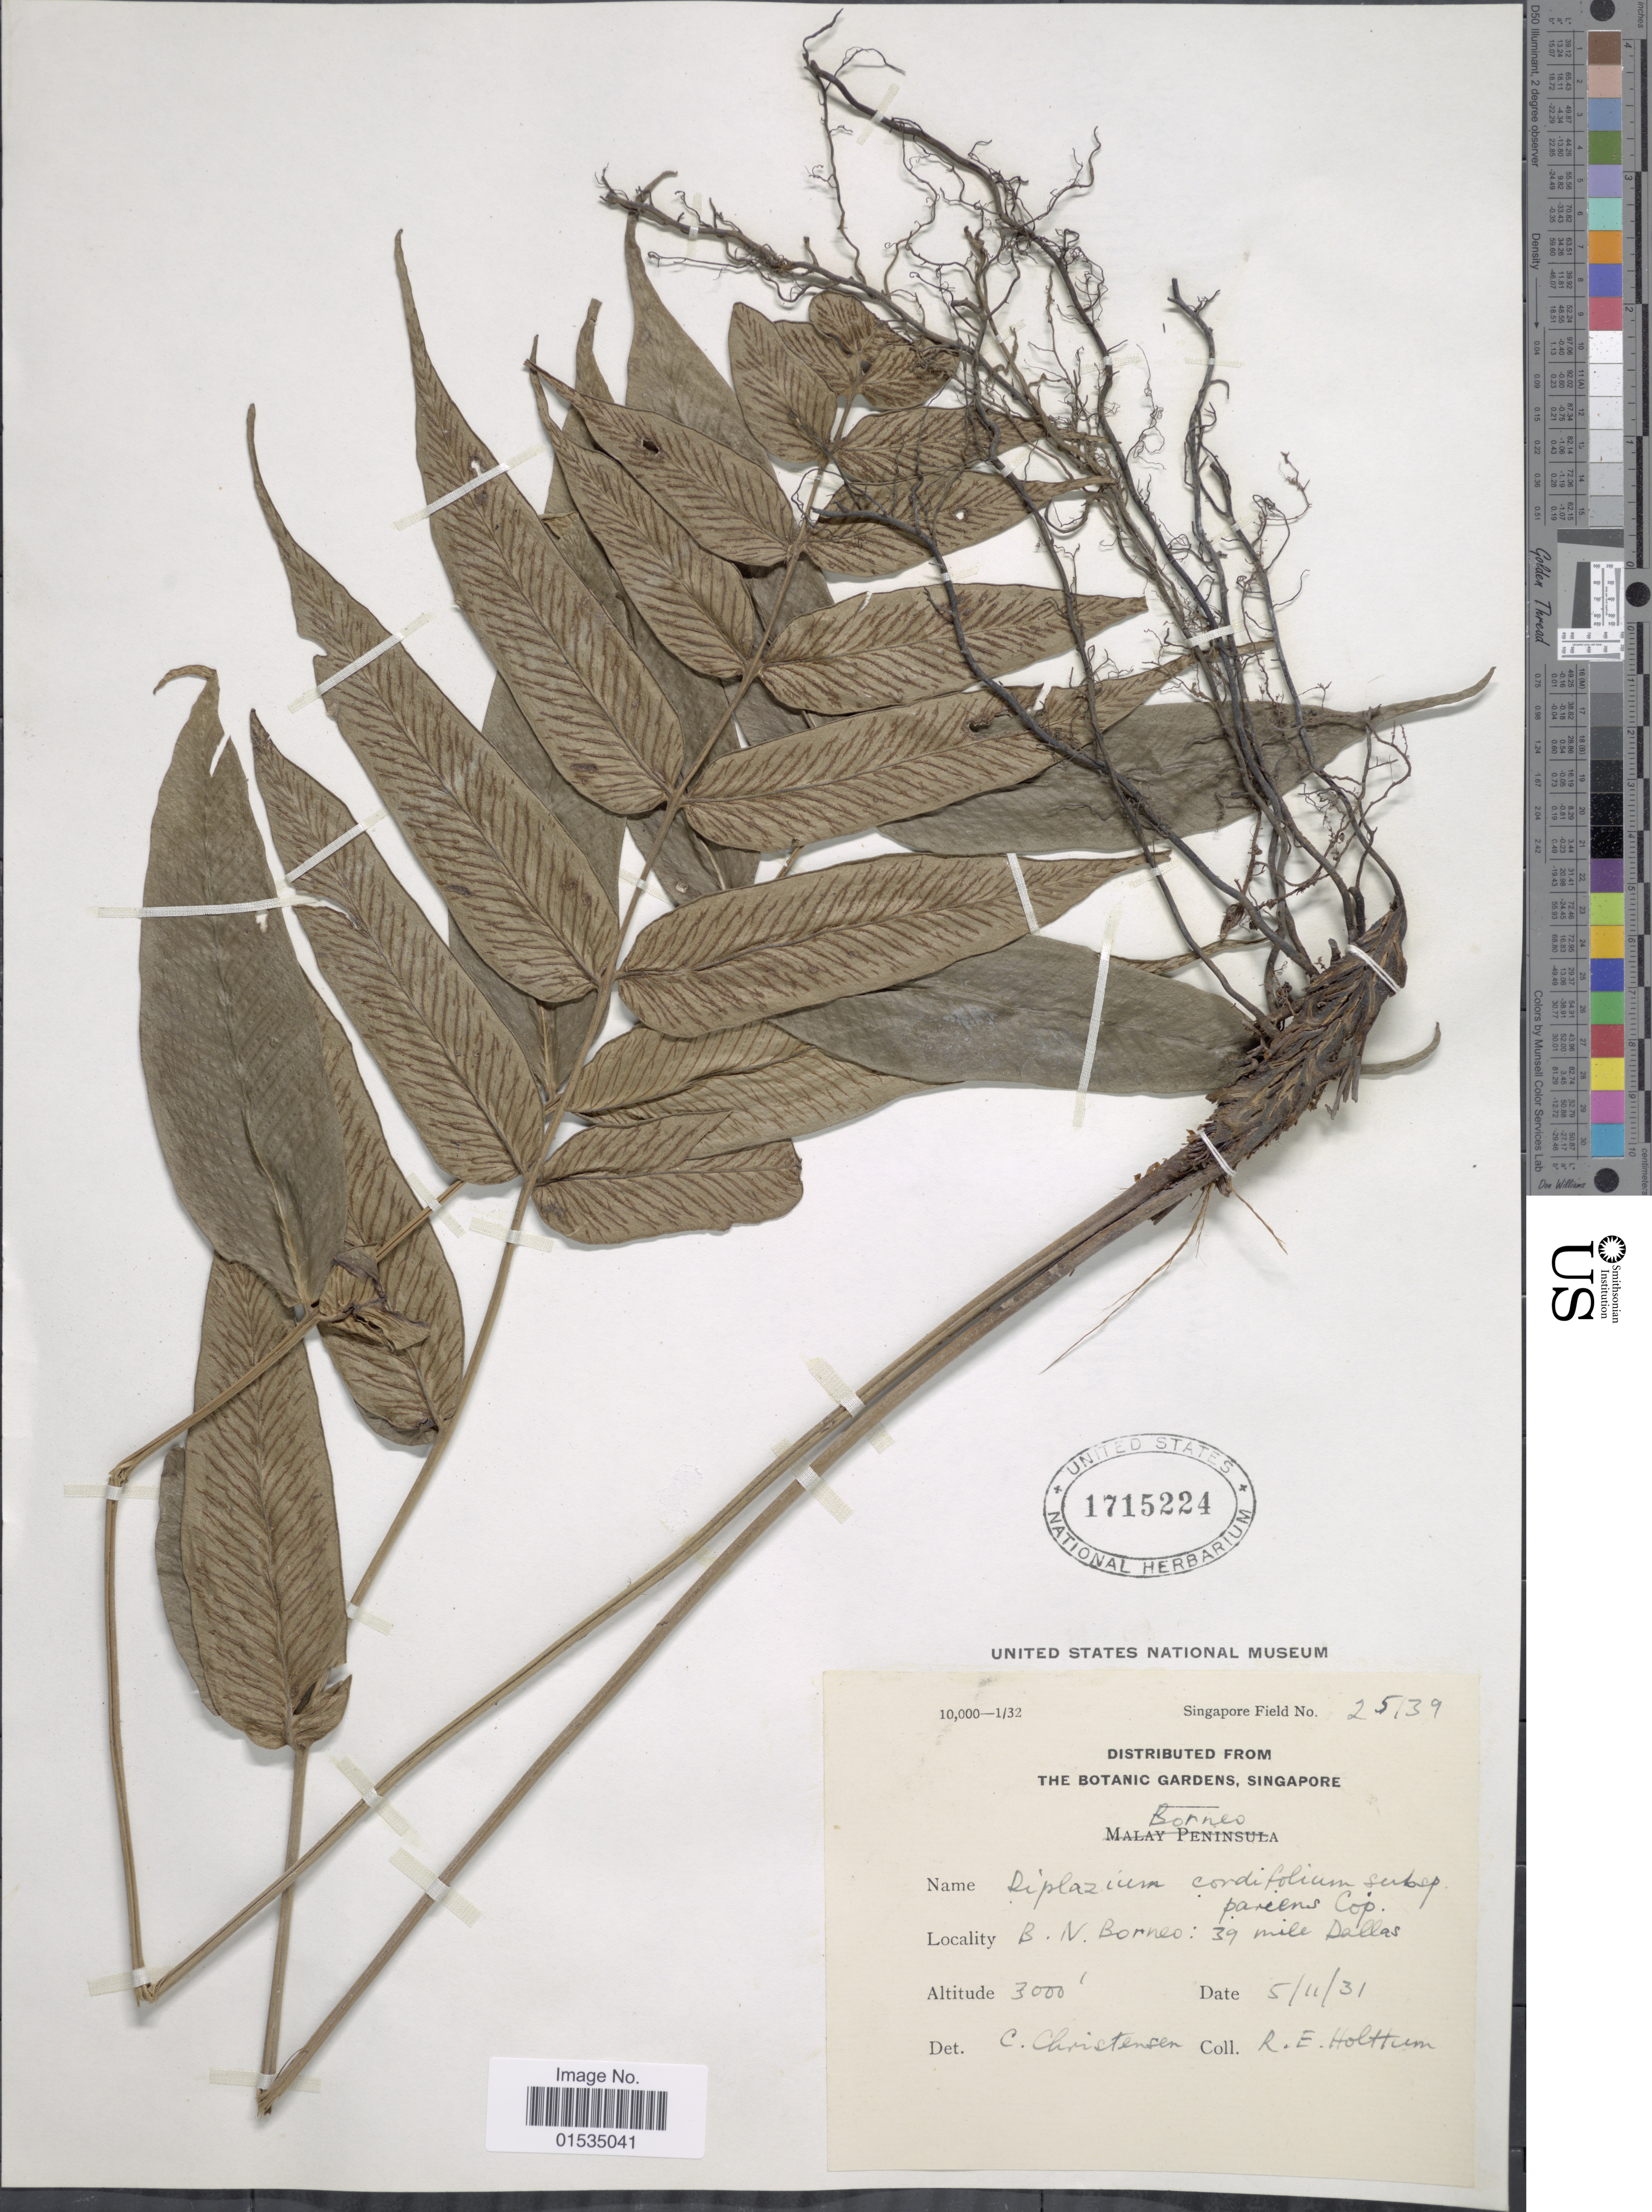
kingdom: Plantae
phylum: Tracheophyta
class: Polypodiopsida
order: Polypodiales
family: Athyriaceae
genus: Diplazium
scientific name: Diplazium pariens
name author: Copel.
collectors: R. E. Holttum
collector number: Singapore Field 25139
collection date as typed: Transcribed d/m/y: 5/11/31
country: Malaysia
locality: B. N. Borneo, 39 Mile Dallas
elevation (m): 914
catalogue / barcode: US 1715224